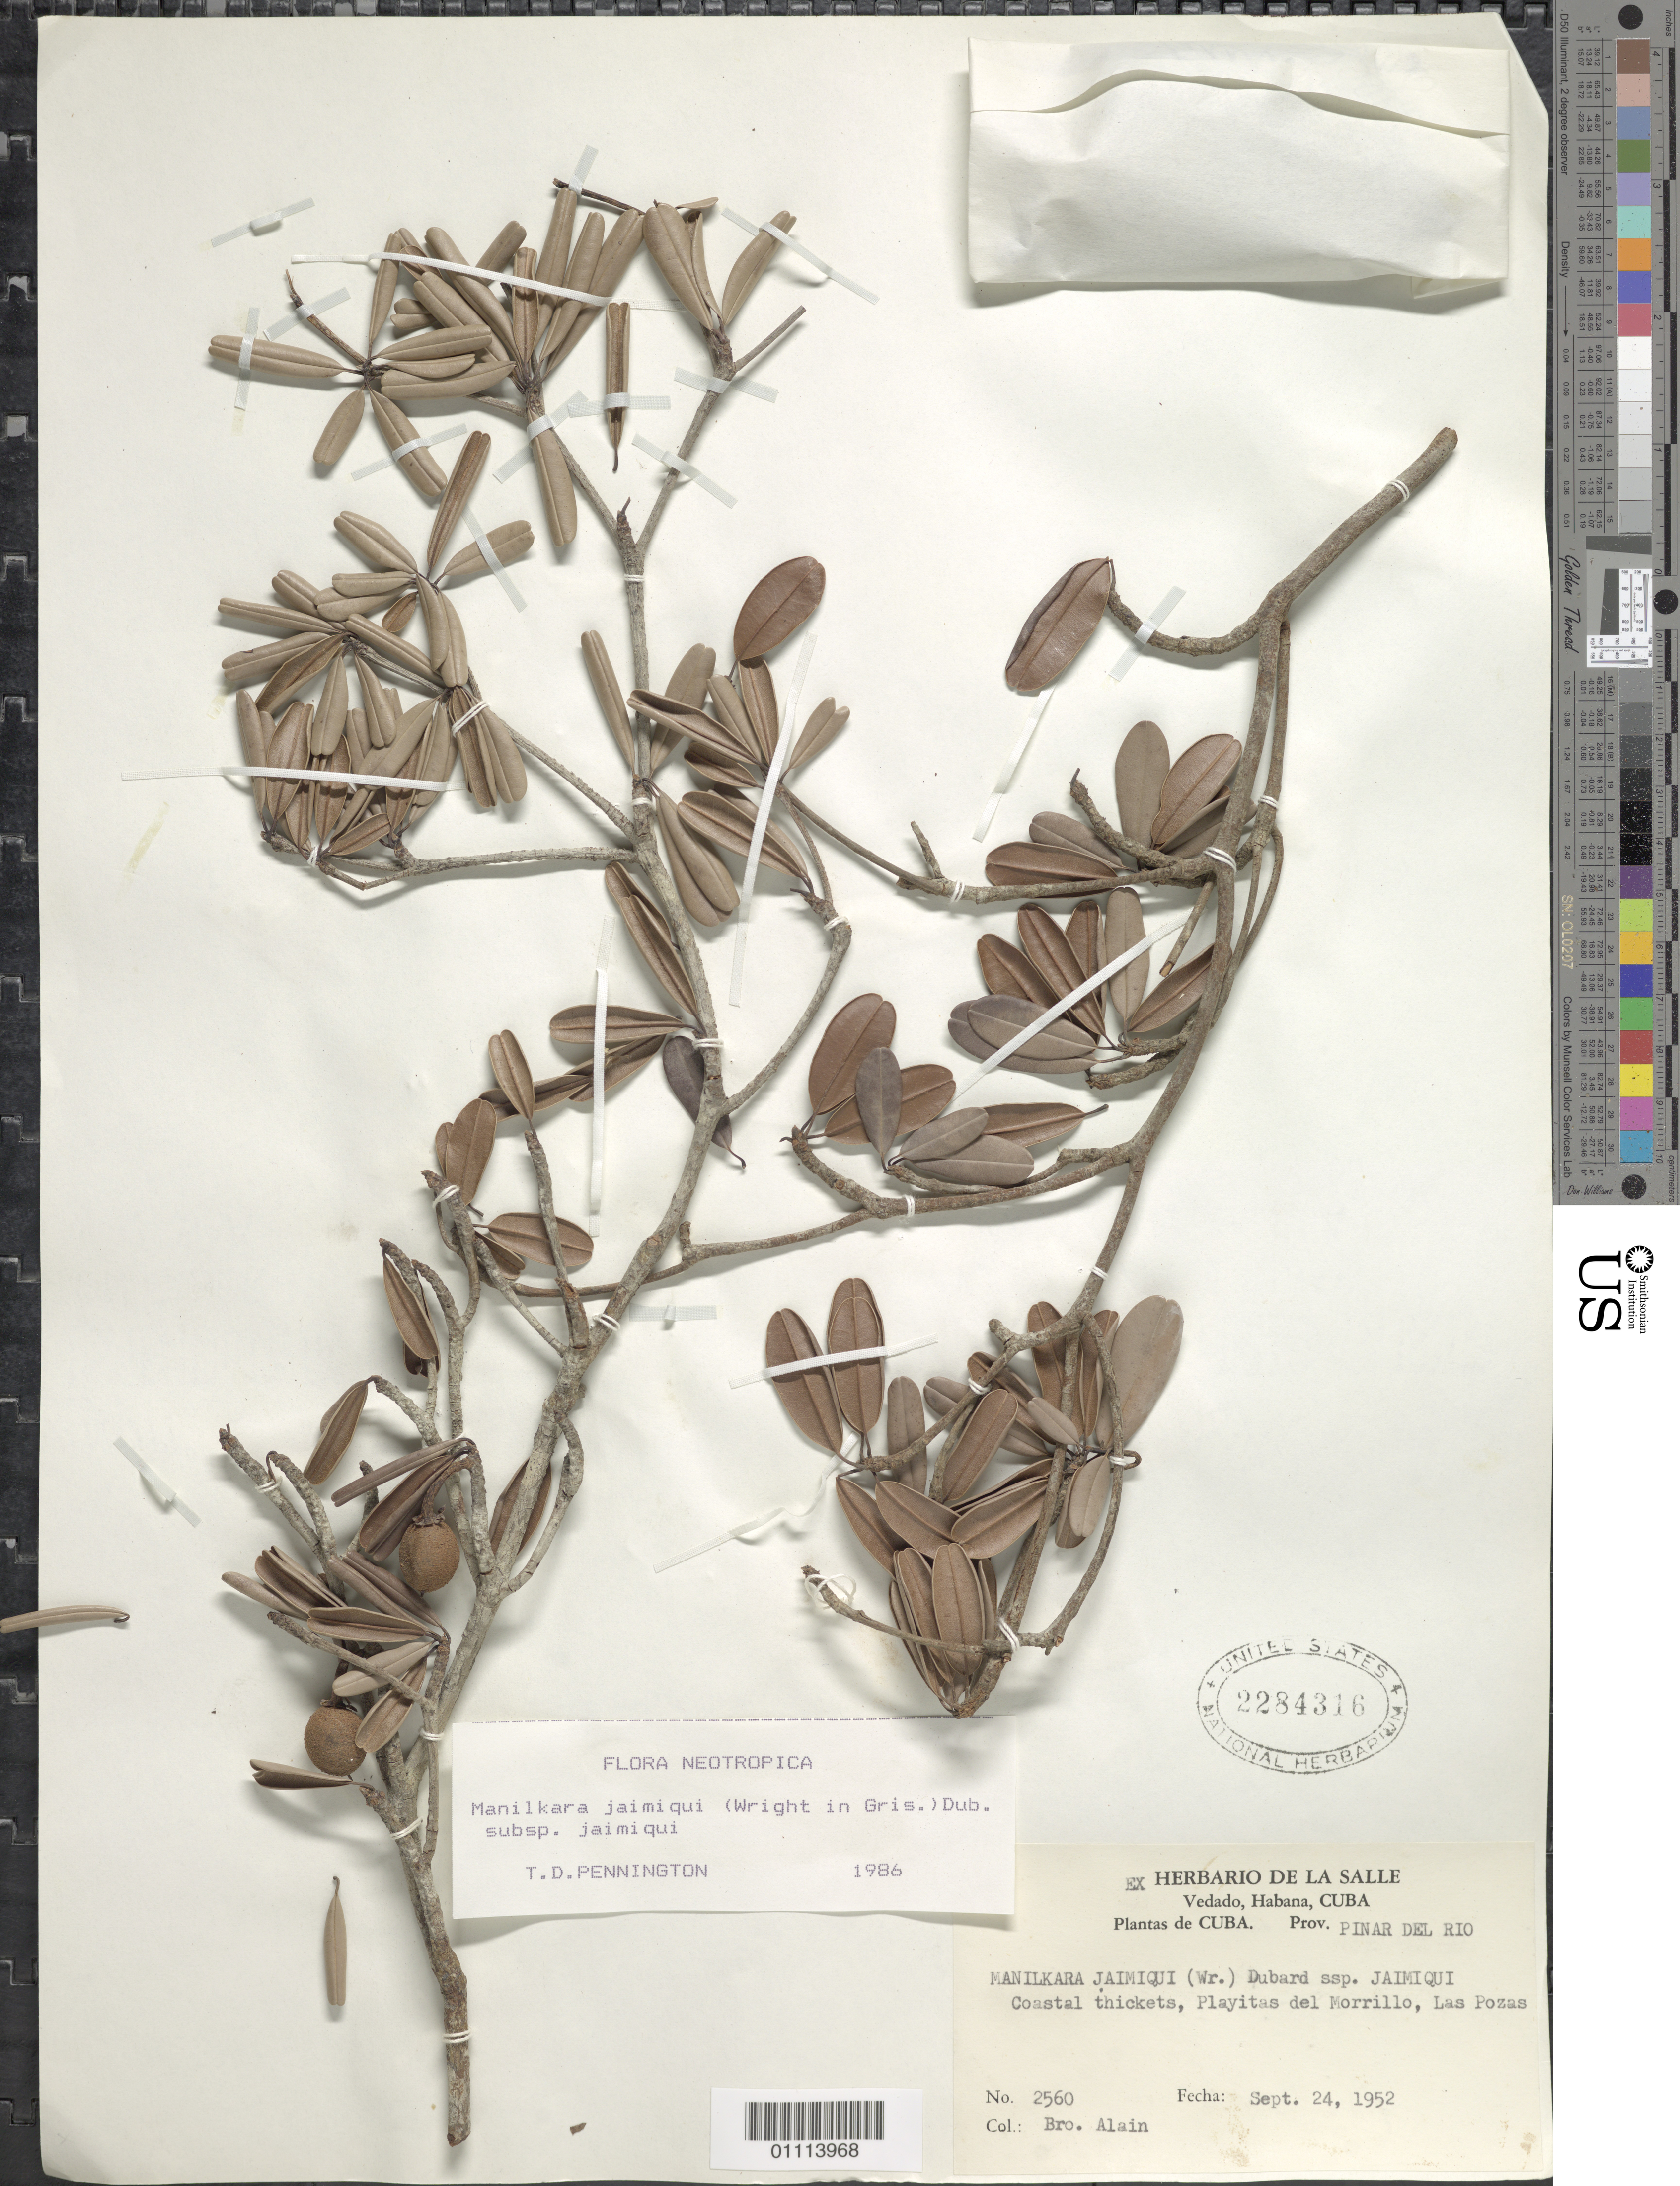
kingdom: Plantae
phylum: Tracheophyta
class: Magnoliopsida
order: Ericales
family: Sapotaceae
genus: Manilkara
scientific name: Manilkara jaimiqui subsp. jaimiqui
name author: (C. Wright ex Griseb.) Dubard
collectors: A. H. Liogier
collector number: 2560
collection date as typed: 24 Sep 1952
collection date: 1952-09-24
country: Cuba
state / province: Pinar del Rio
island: Cuba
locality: Coastal thickets, Playitas del Morillo, Las Pozas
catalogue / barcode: US 2284316